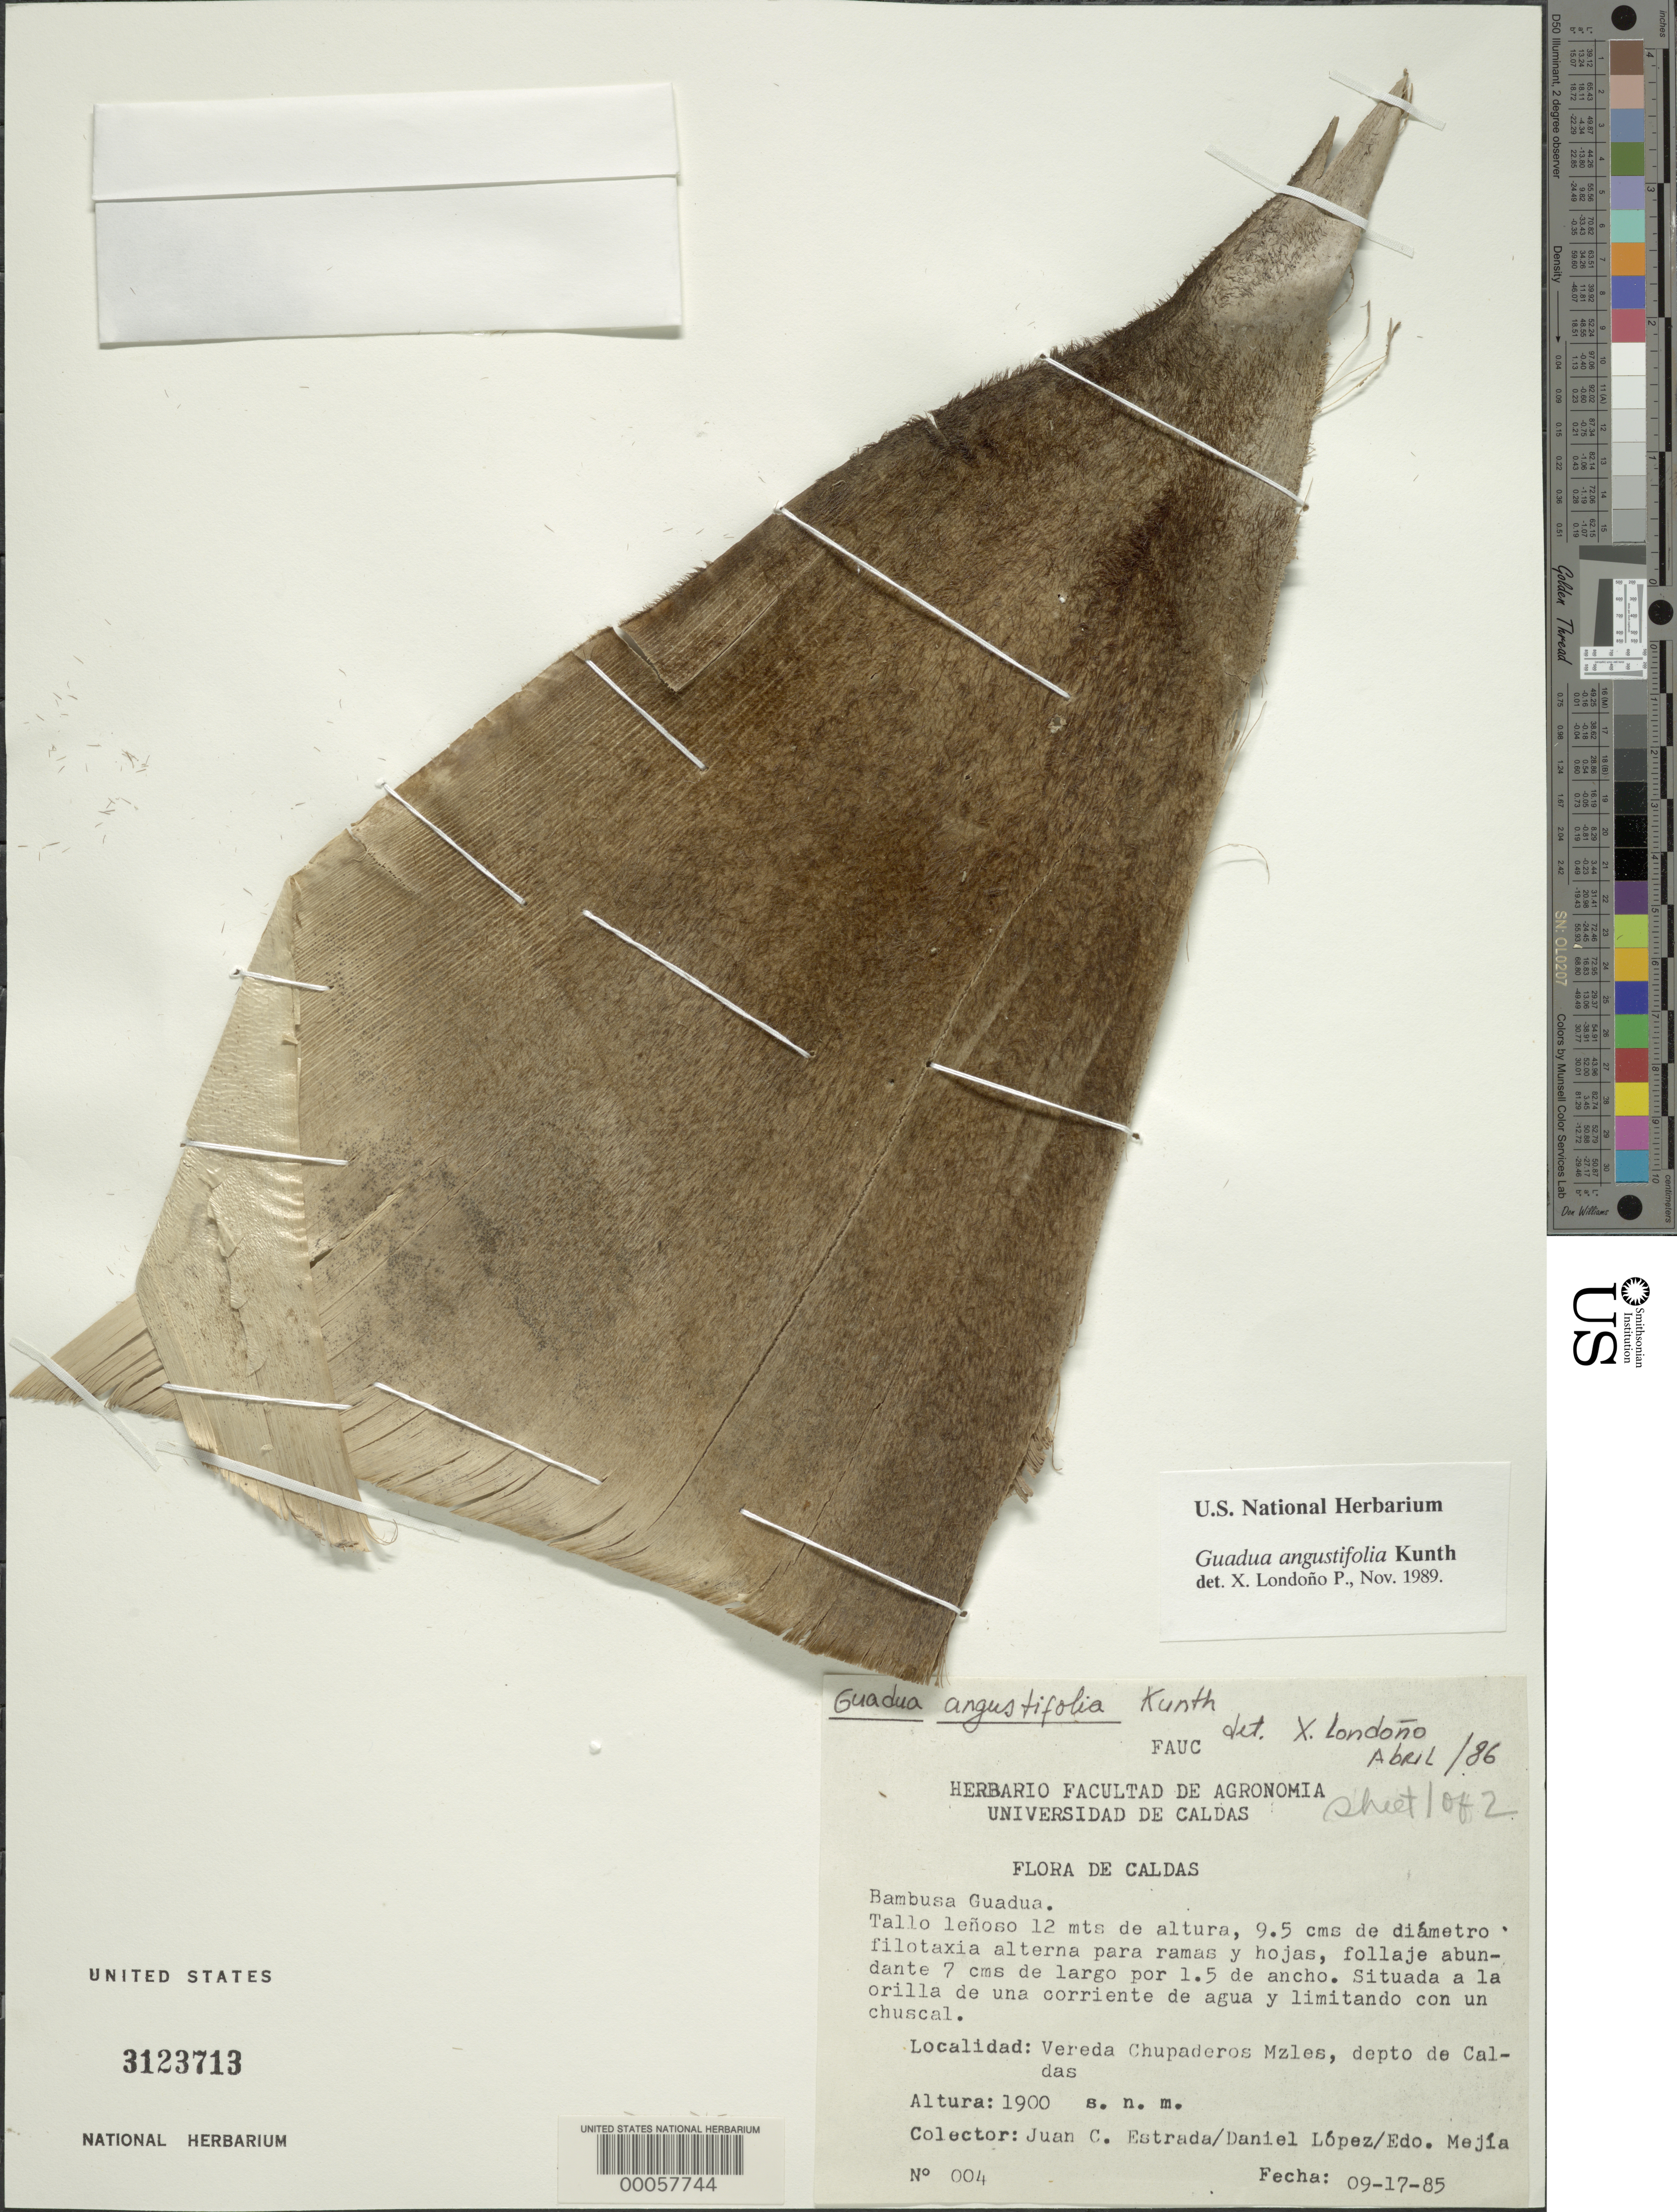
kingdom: Plantae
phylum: Tracheophyta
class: Liliopsida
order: Poales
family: Poaceae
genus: Guadua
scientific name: Guadua angustifolia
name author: Kunth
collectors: J. Estrada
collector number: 004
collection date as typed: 17 Sep 1985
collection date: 1985-09-17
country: Colombia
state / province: Caldas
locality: Chupaderos Termales Trail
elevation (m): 1900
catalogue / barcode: US 3123713